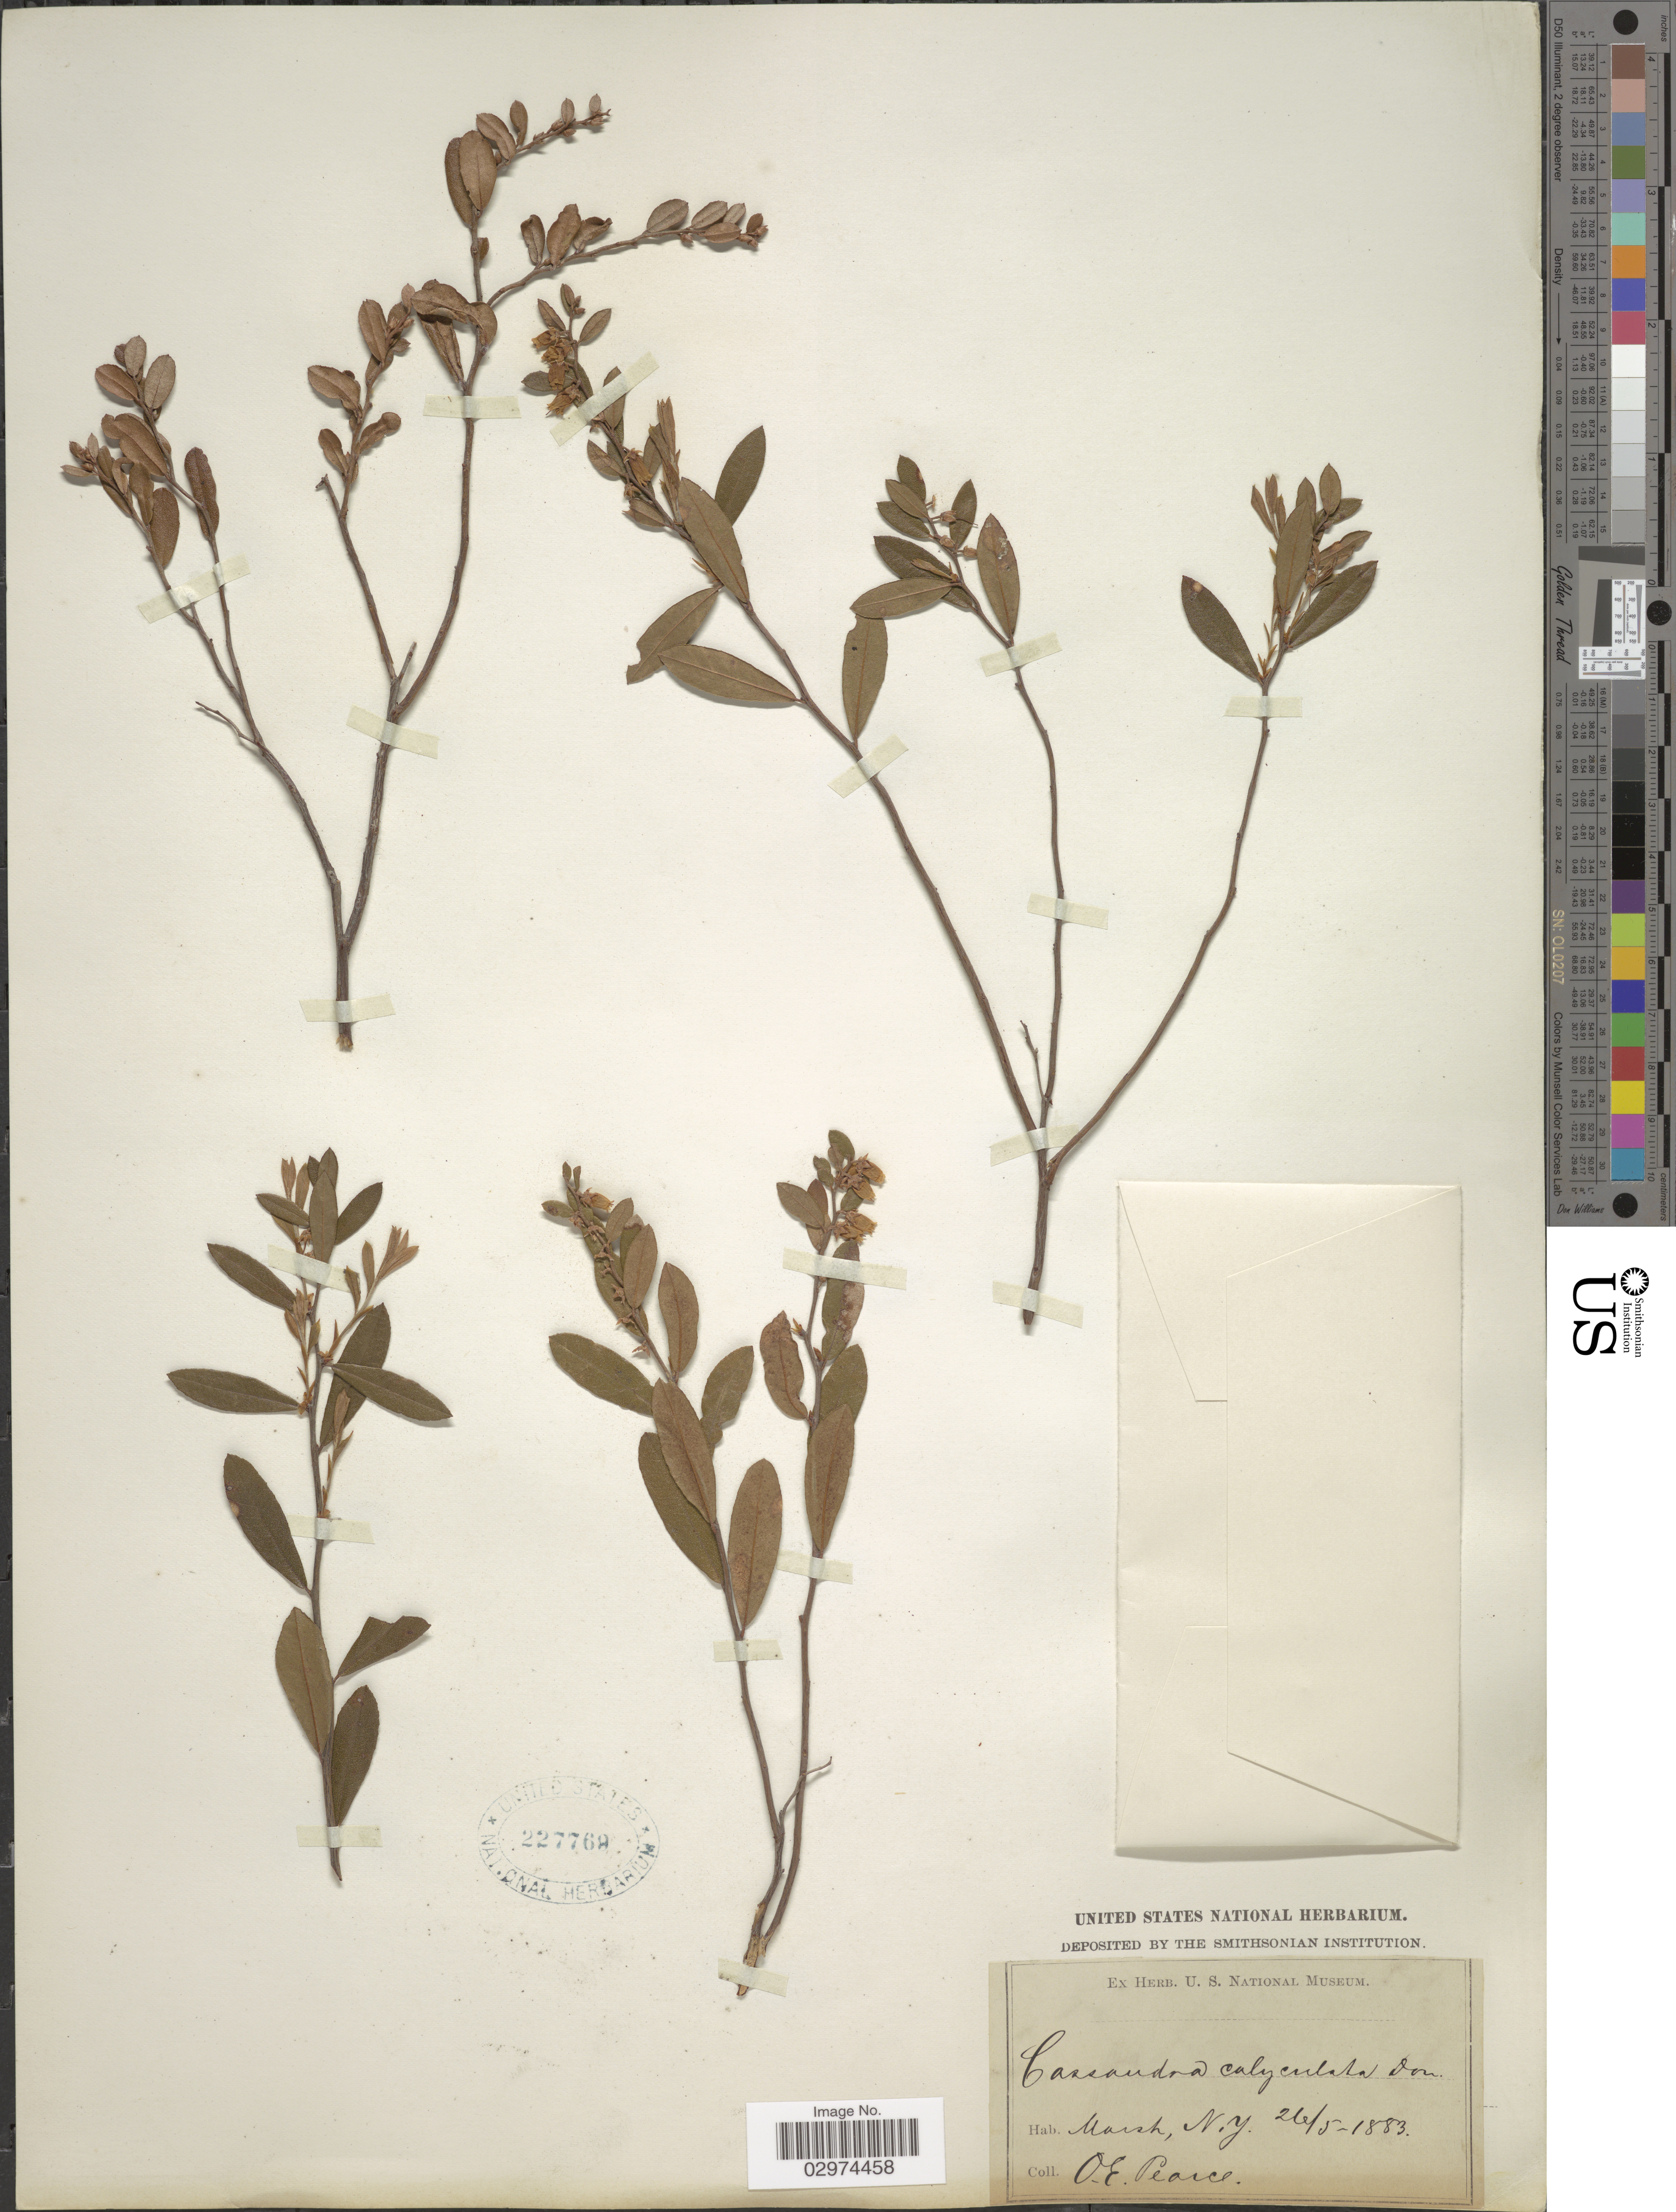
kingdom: Plantae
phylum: Tracheophyta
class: Magnoliopsida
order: Ericales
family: Ericaceae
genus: Chamaedaphne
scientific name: Chamaedaphne calyculata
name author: (L.) Moench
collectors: O. E. Pearce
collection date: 1833-05-26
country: United States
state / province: New York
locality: Marsh.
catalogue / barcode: US 227769